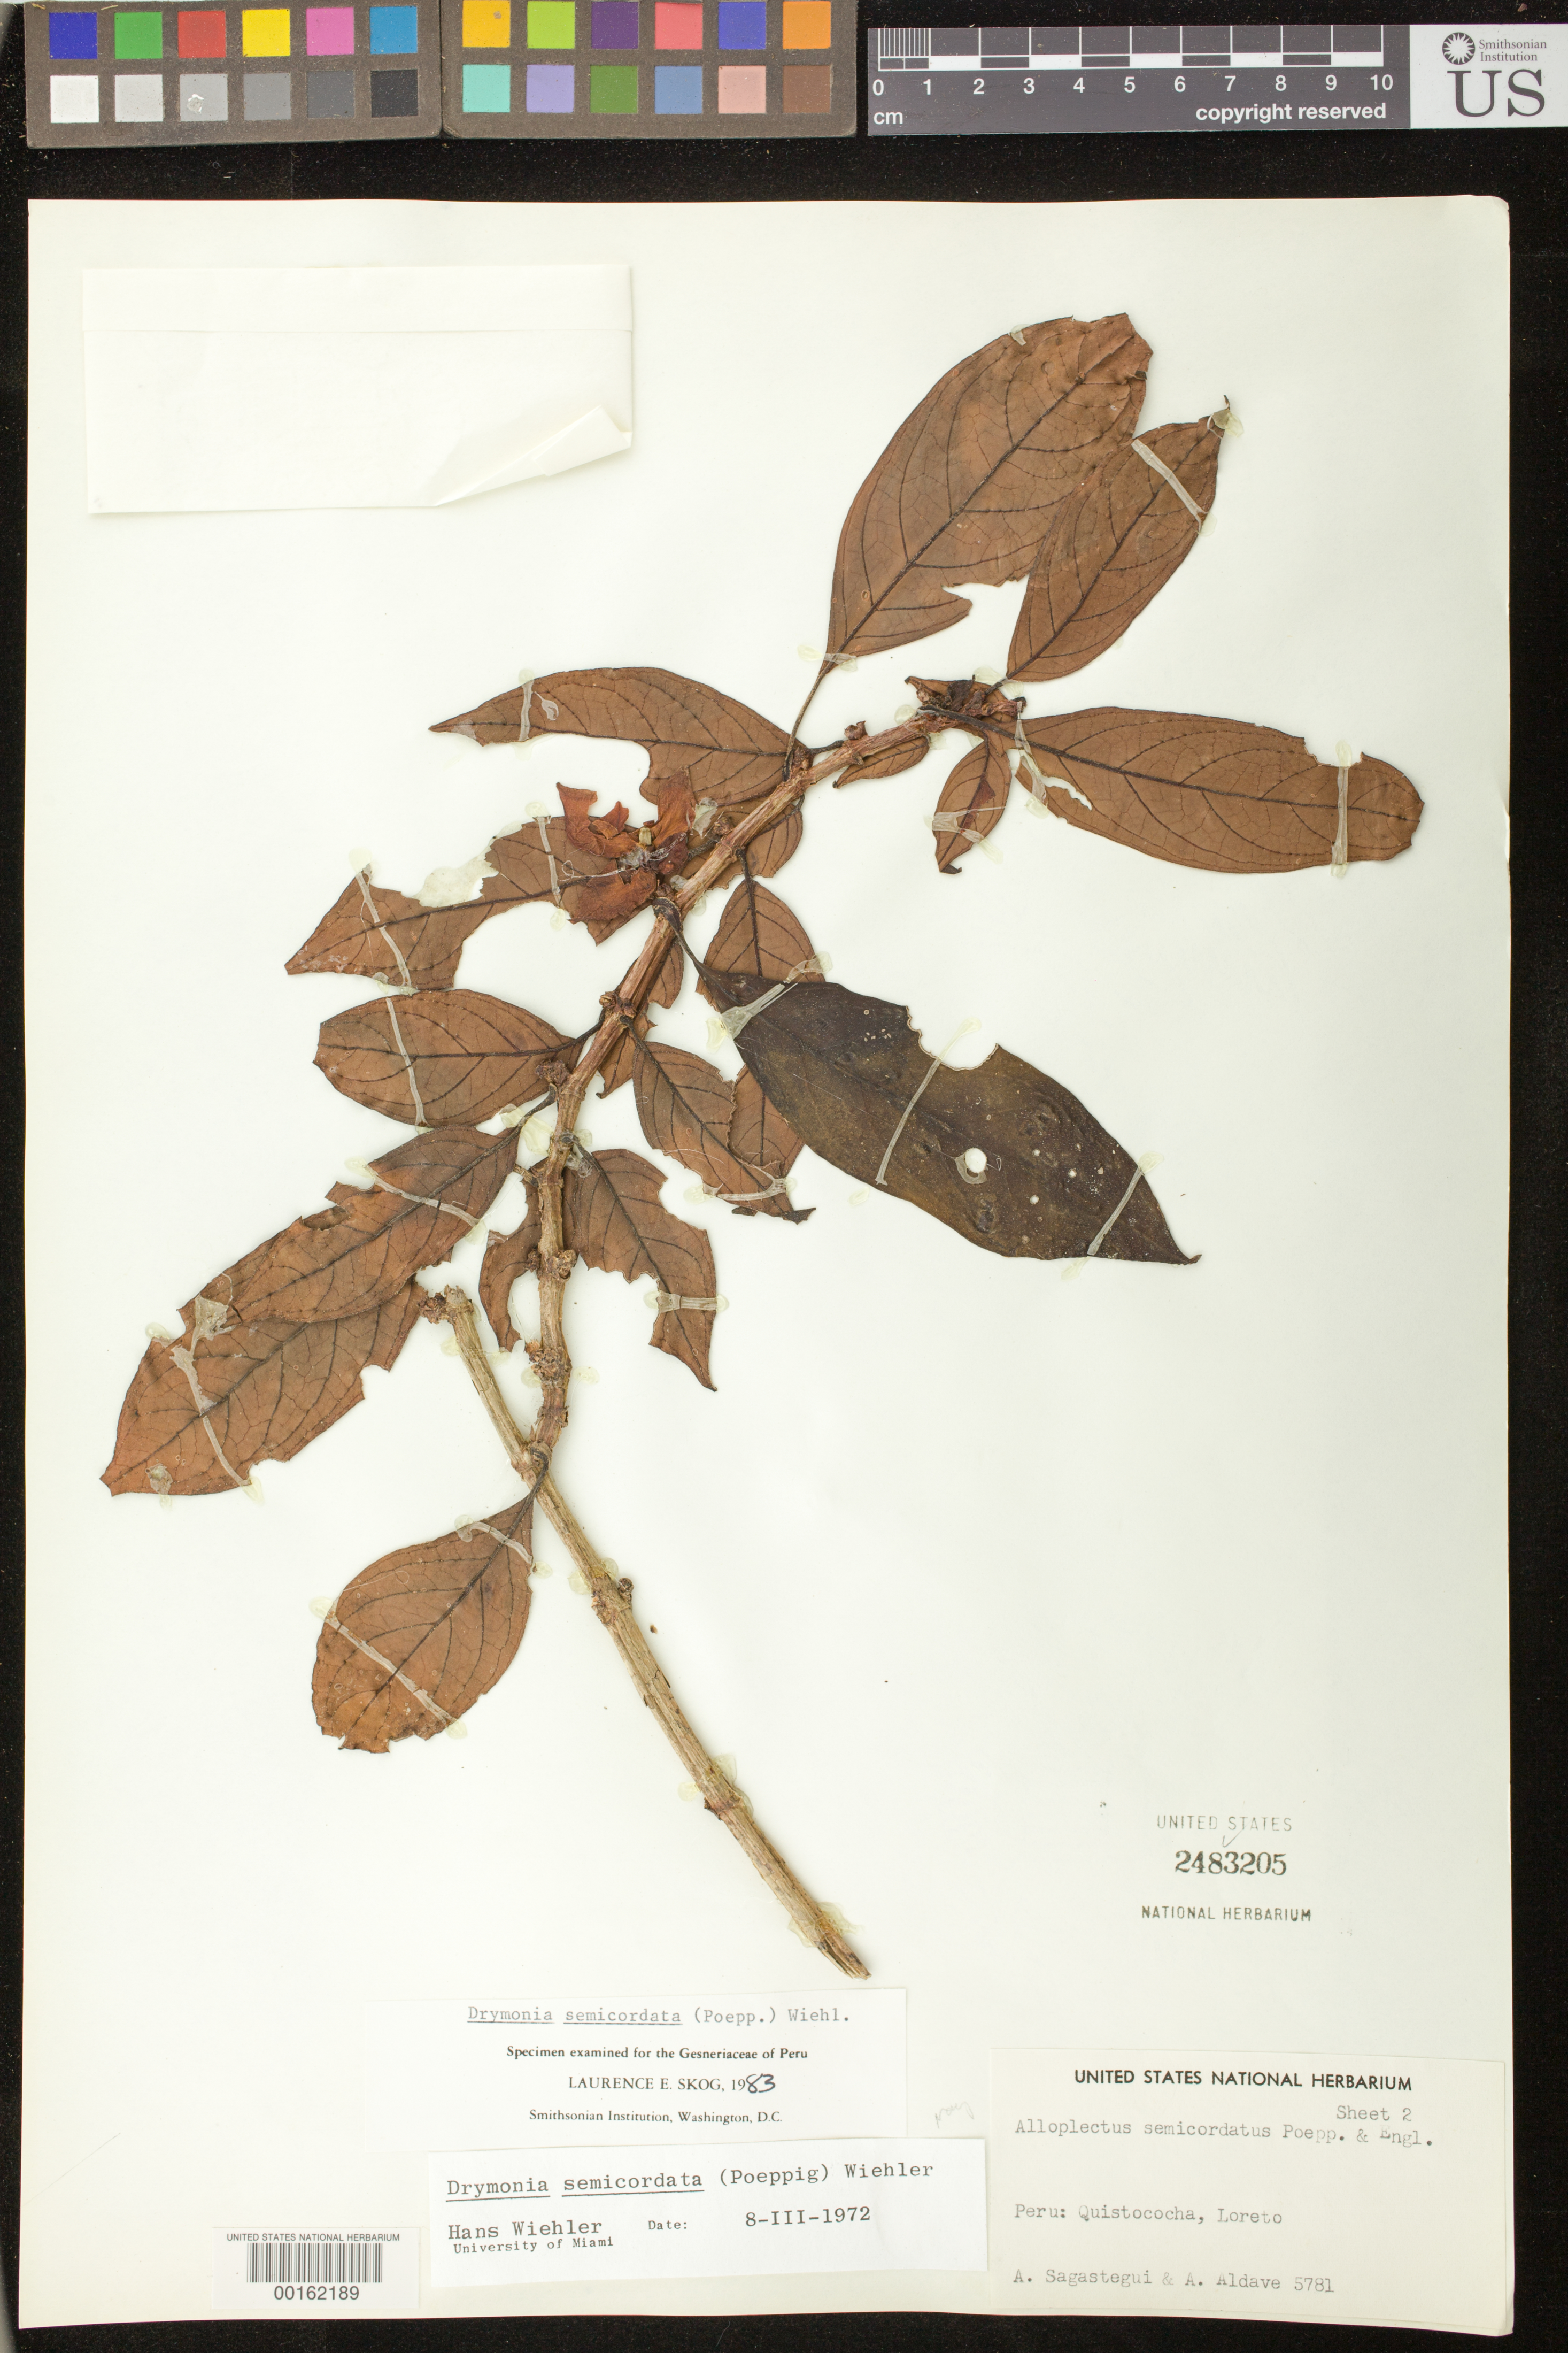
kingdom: Plantae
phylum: Tracheophyta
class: Magnoliopsida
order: Lamiales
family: Gesneriaceae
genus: Drymonia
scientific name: Drymonia semicordata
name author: (Poepp.) Wiehler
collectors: A. Sagástegui A. & A. Aldave Pajares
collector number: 5781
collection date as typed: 24 Aug 1965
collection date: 1965-08-24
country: Peru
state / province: Loreto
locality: Prov. Maynas; Quistococha, Iquitos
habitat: Woody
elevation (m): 120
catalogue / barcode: US 2483205